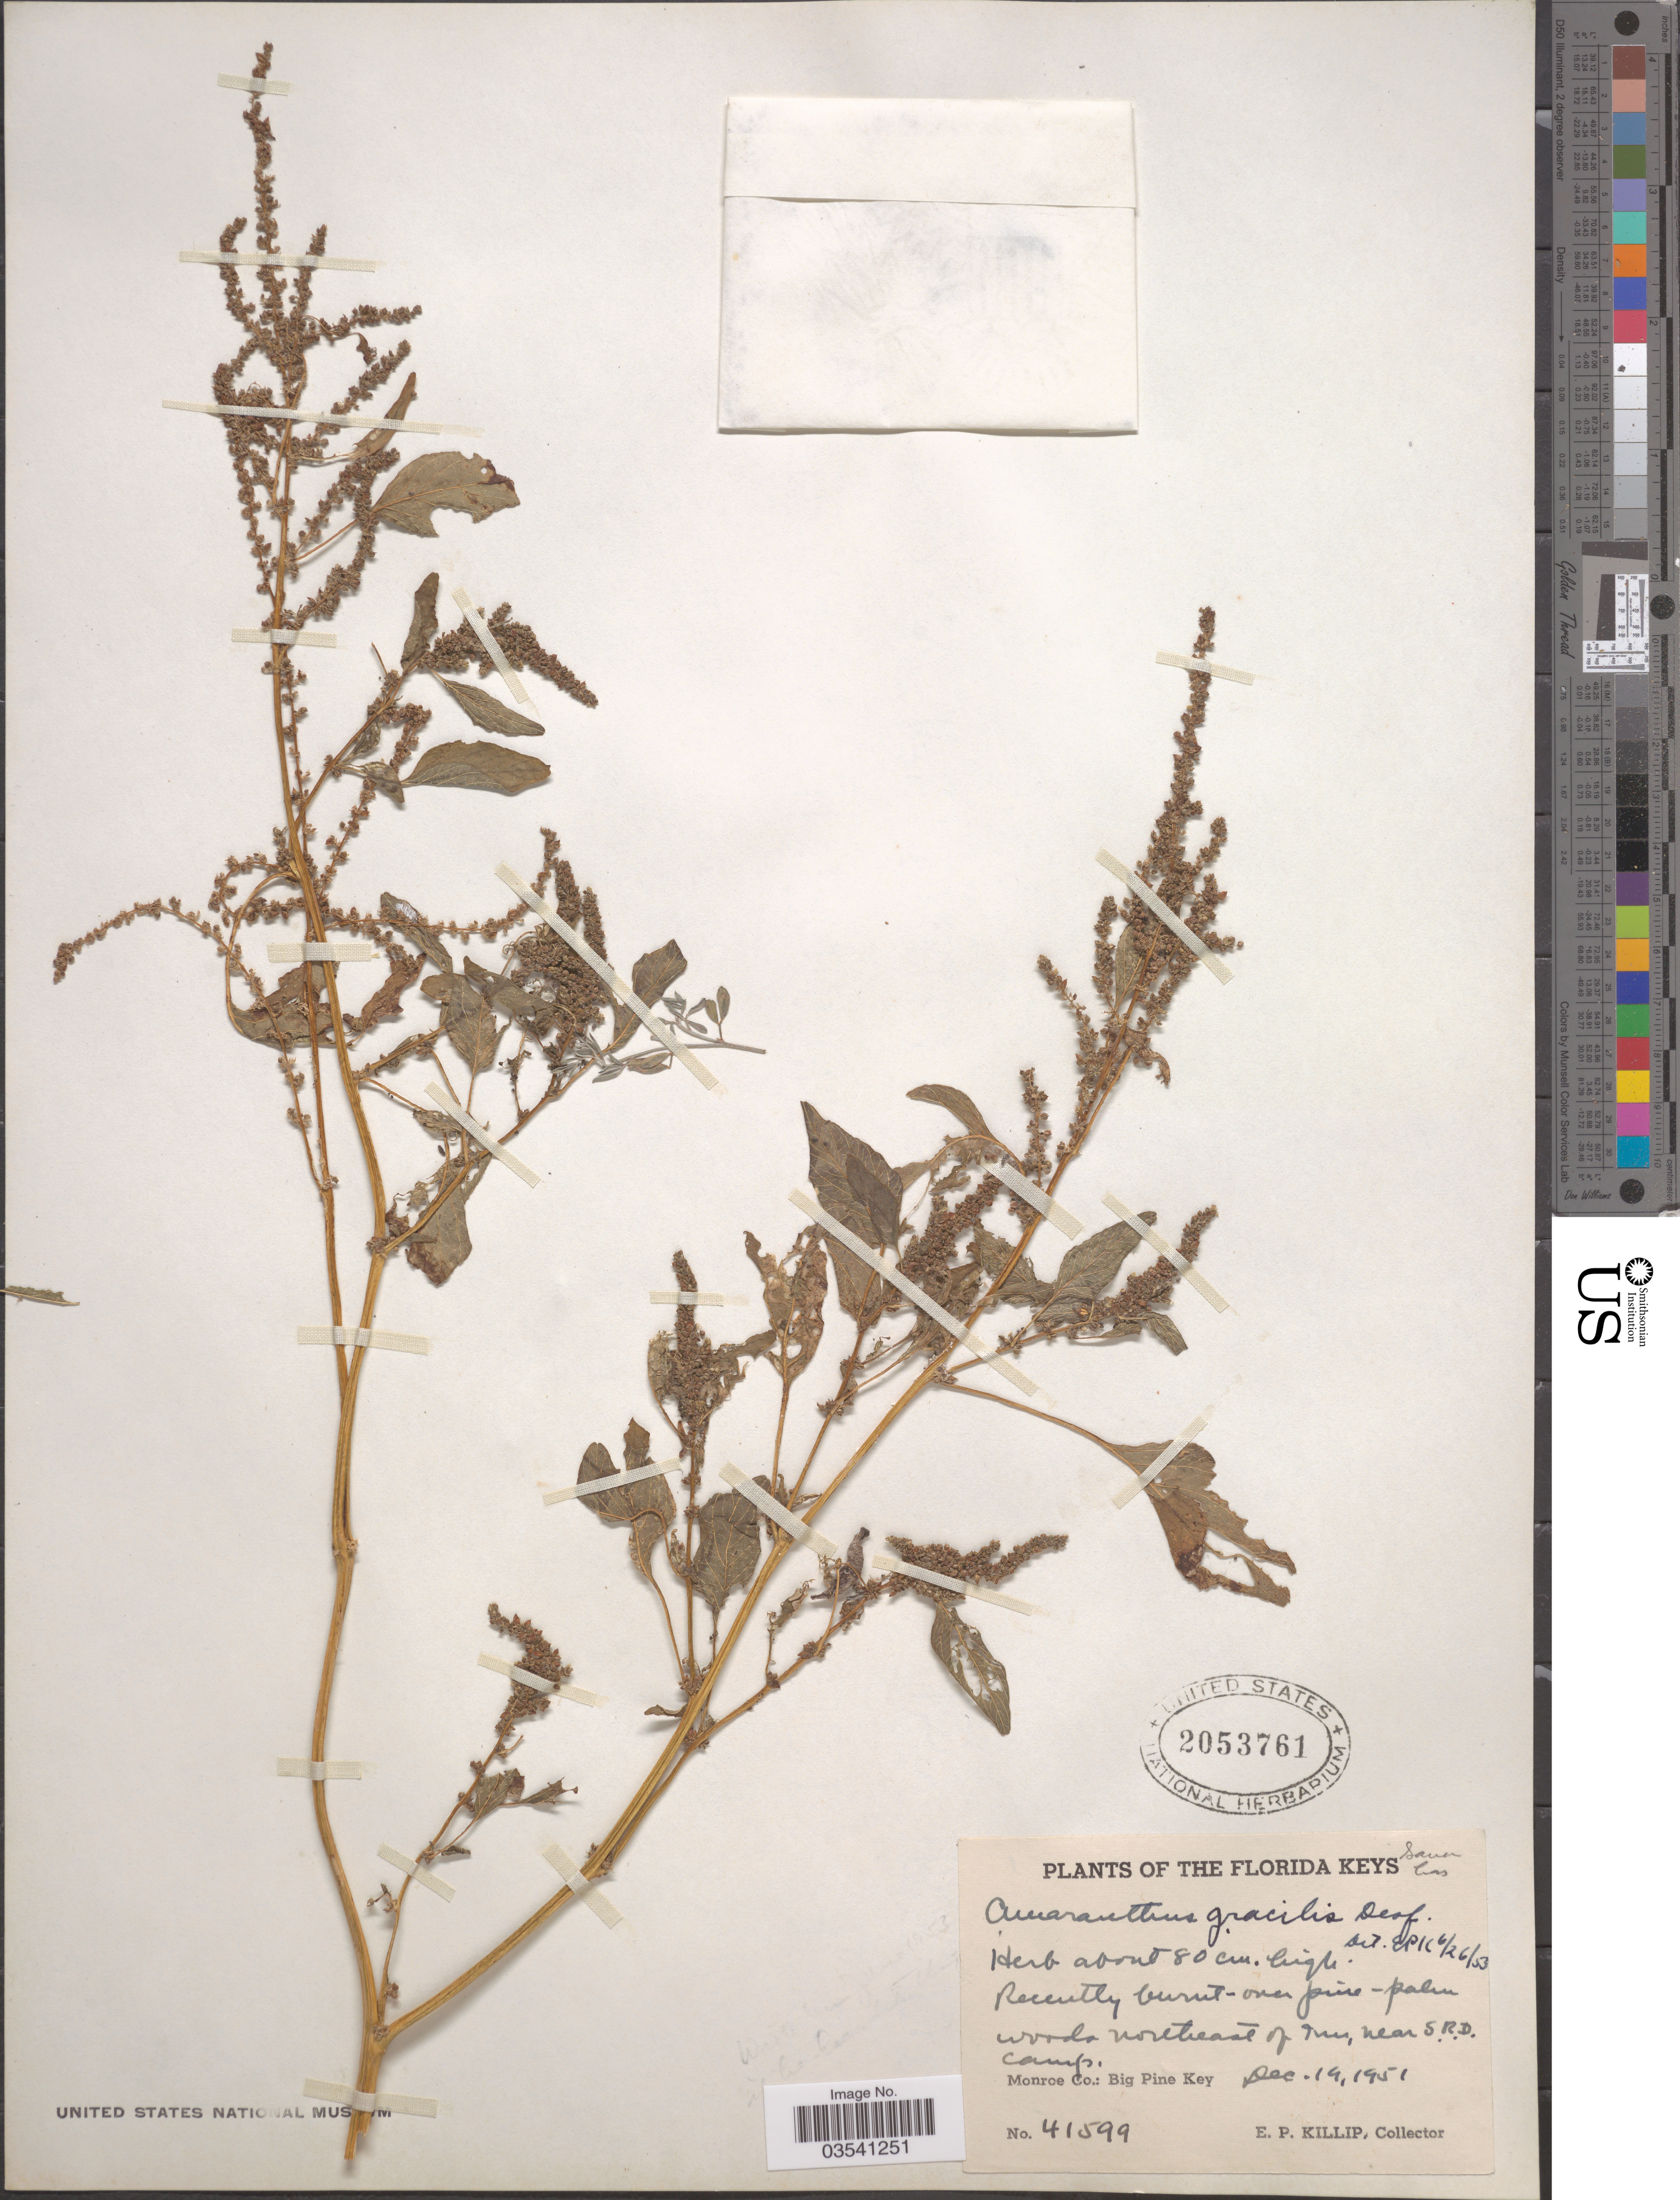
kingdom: Plantae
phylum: Tracheophyta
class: Magnoliopsida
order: Caryophyllales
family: Amaranthaceae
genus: Amaranthus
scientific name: Amaranthus viridis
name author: L.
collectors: E. P. Killip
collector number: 41599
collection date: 1951-12-19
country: United States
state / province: Florida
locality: Florida Keys. Woods northeast of Inn, near S.R.D. Camp. Monroe Co.: Big Pine Key.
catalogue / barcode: US 2053761